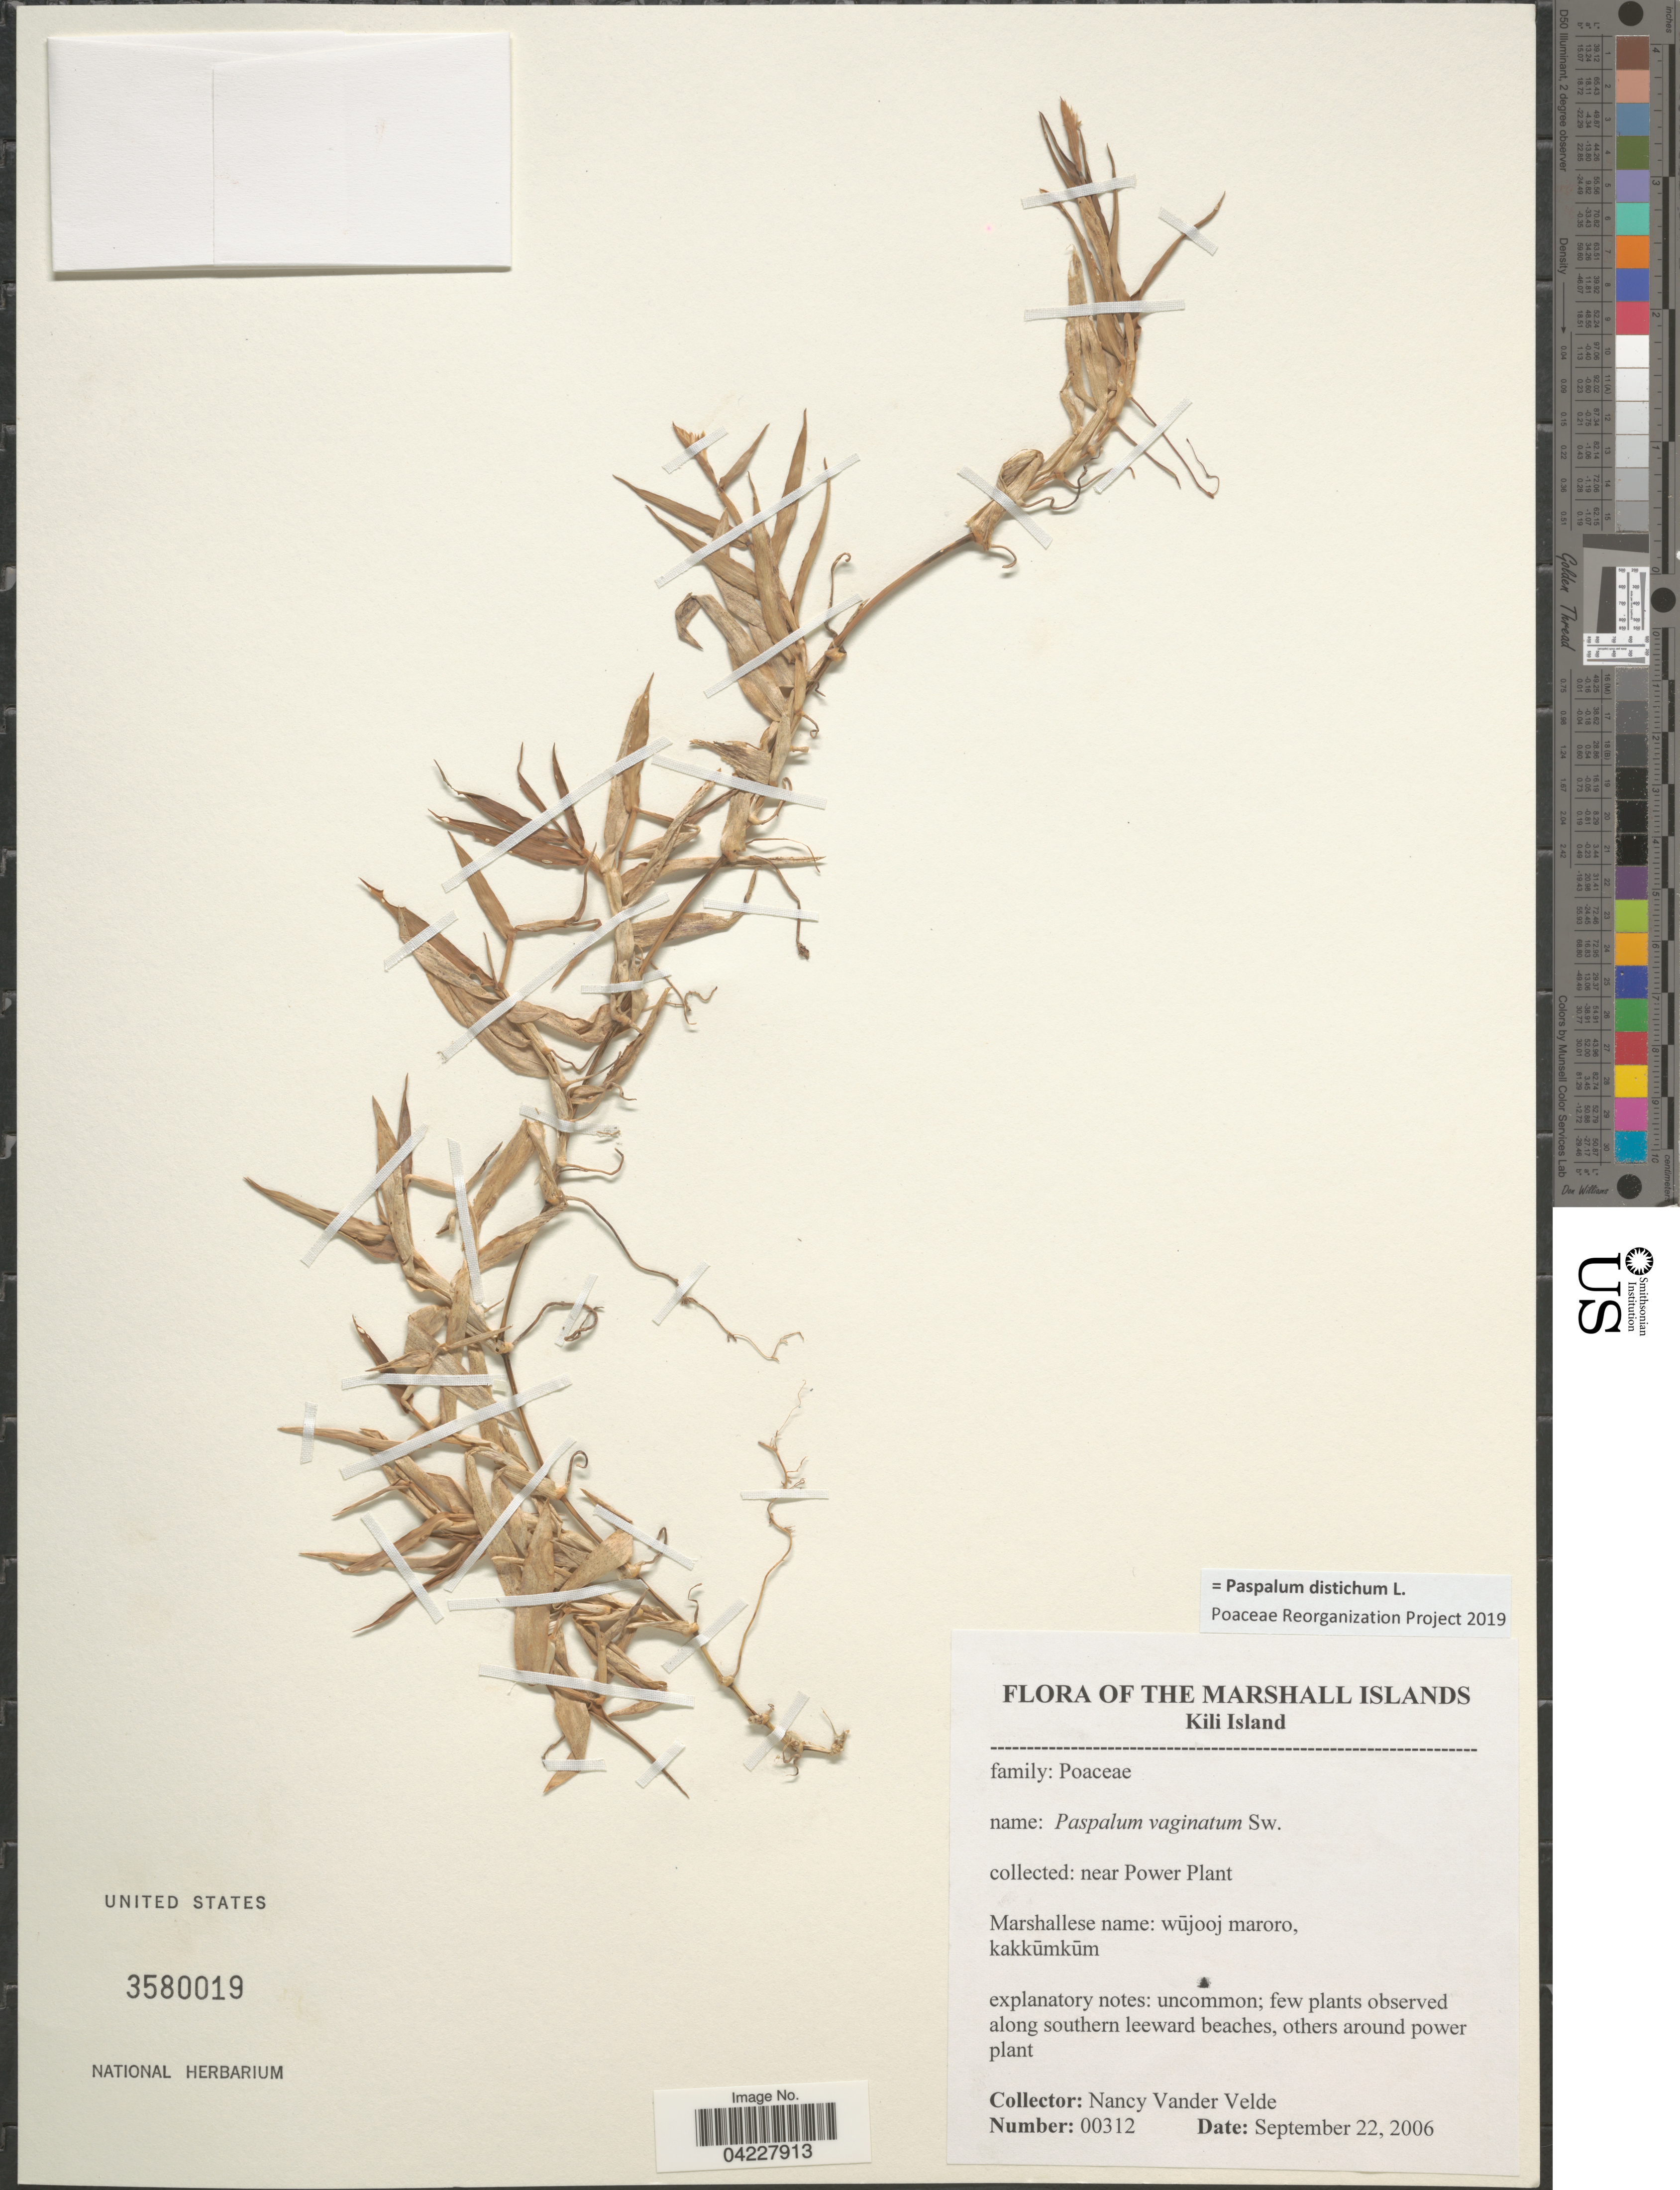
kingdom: Plantae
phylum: Tracheophyta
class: Liliopsida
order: Poales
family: Poaceae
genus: Paspalum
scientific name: Paspalum distichum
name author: L.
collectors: N. Vander Velde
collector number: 00312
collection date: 2006-09-22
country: Marshall Islands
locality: Kili Island. Near Power Plant.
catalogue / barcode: US 3580019